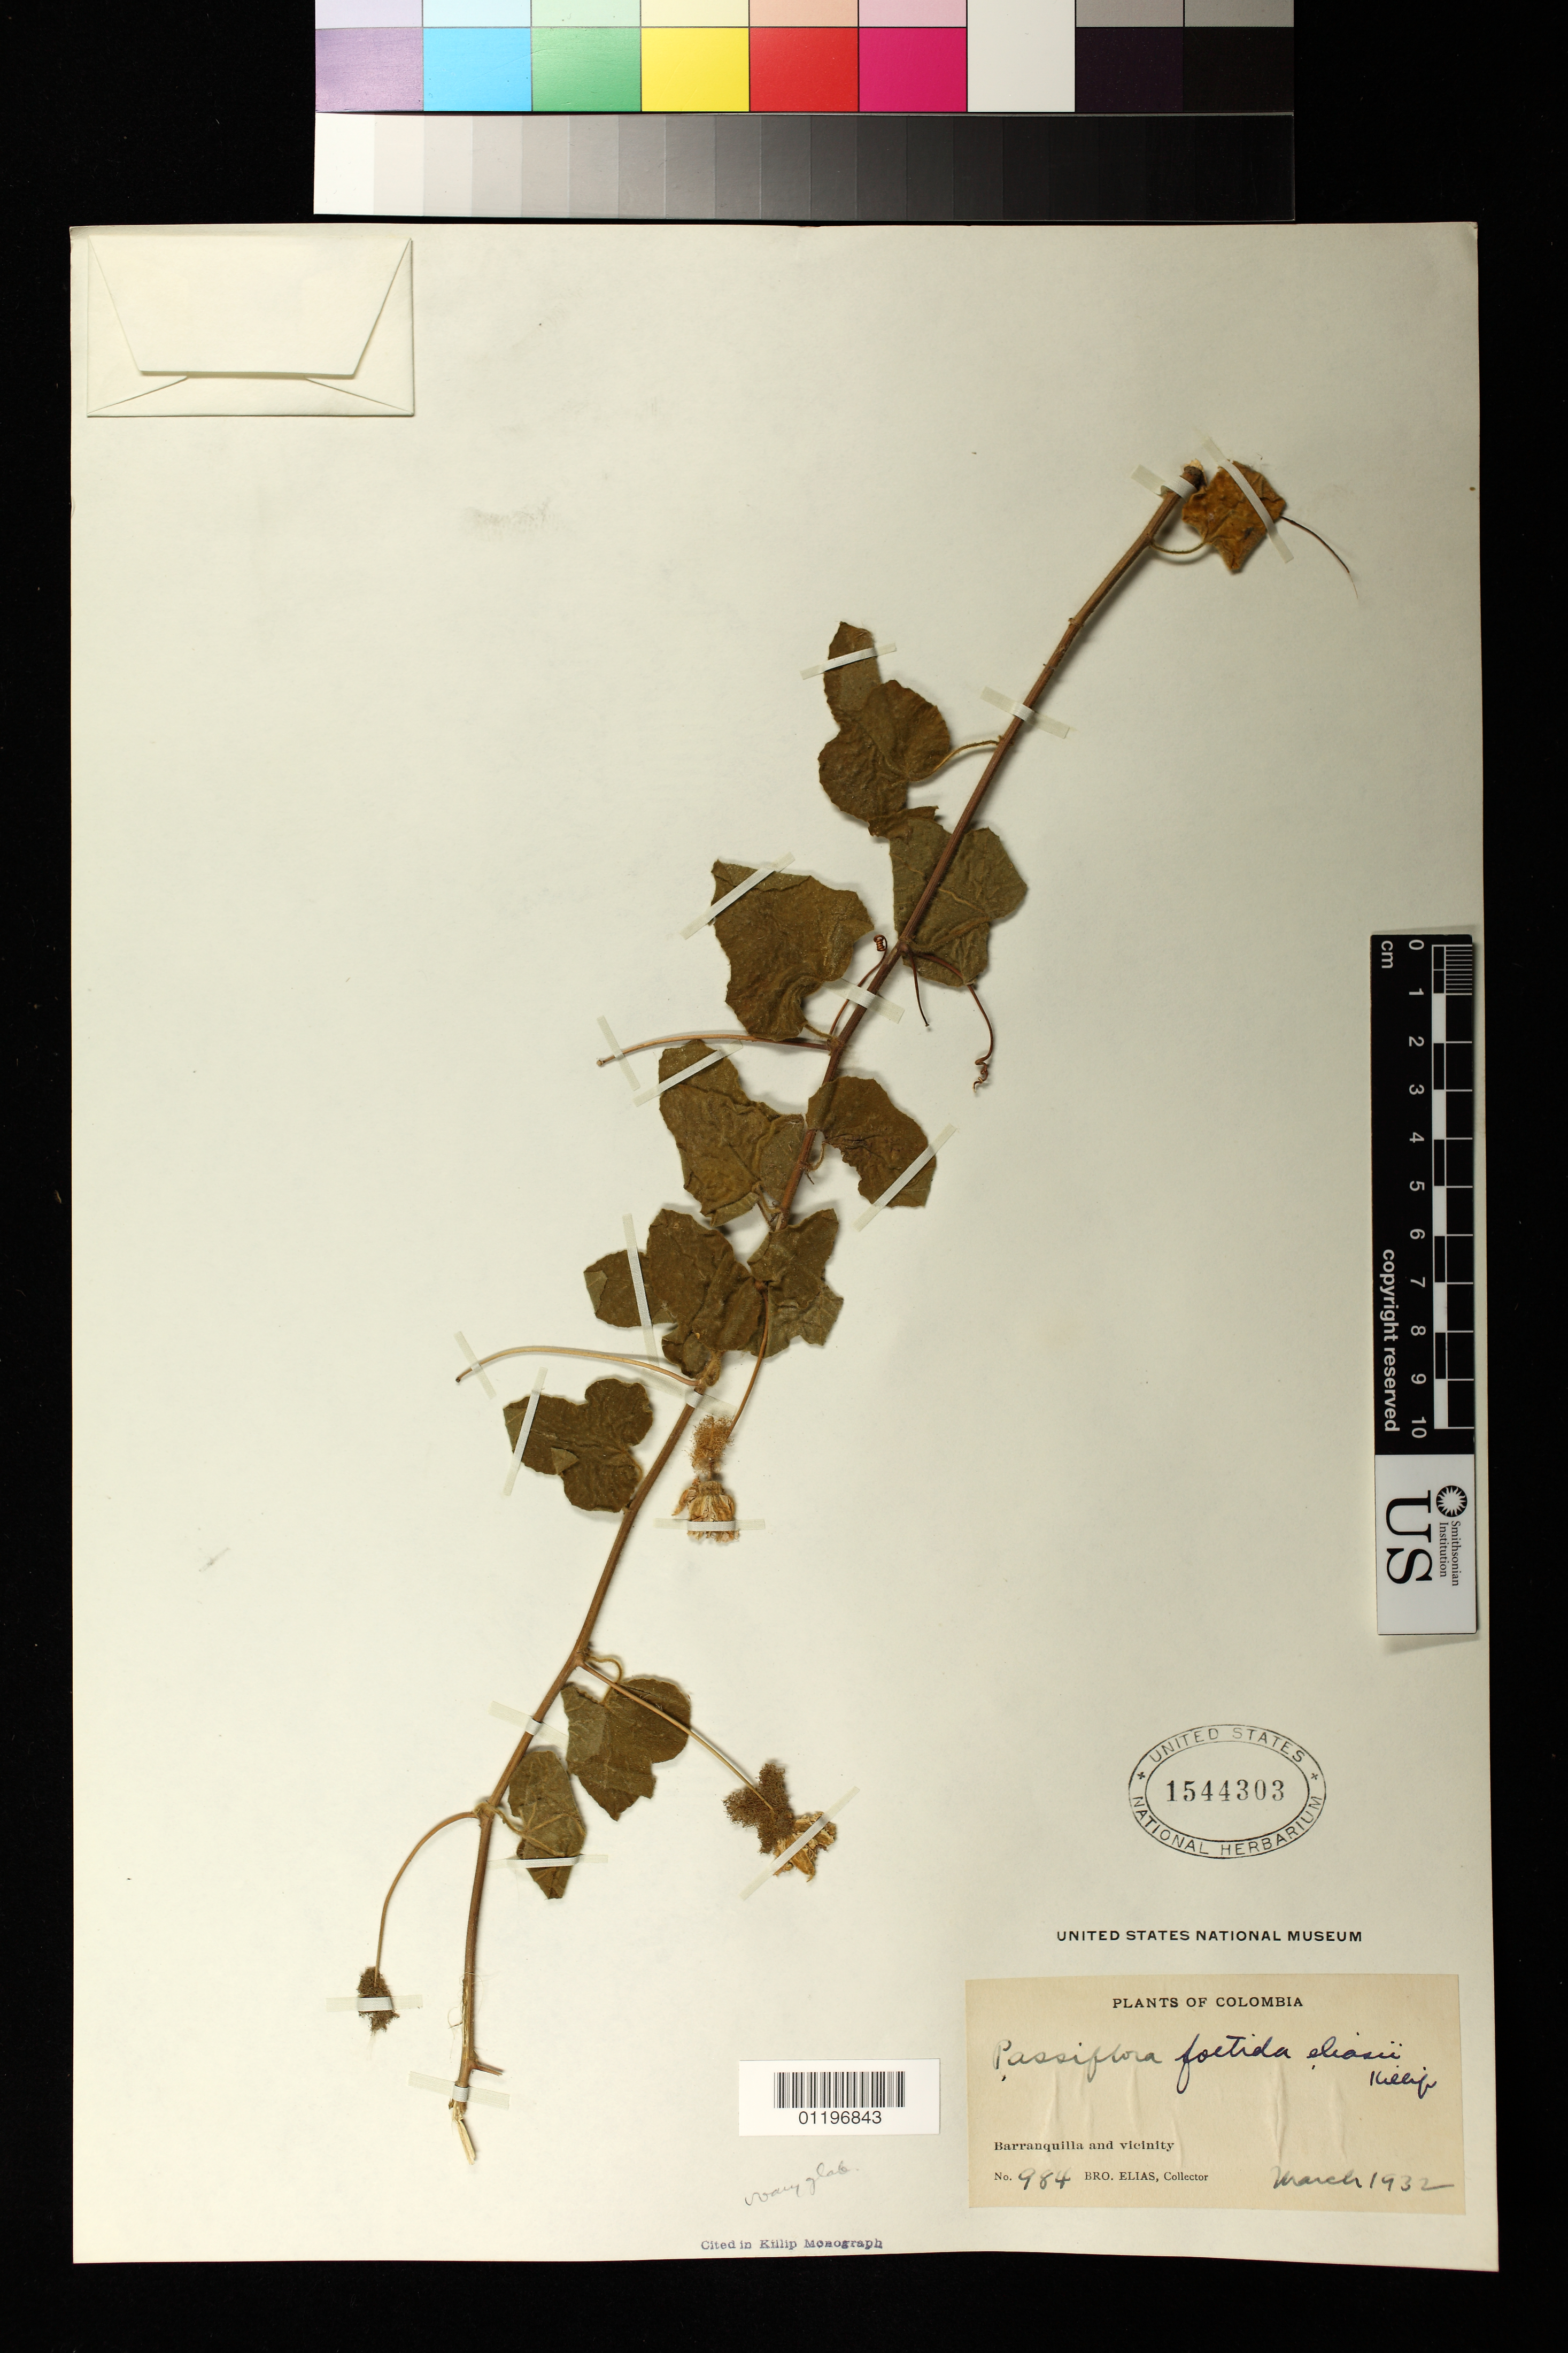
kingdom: Plantae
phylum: Tracheophyta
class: Magnoliopsida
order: Malpighiales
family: Passifloraceae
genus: Passiflora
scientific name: Passiflora foetida var. eliasii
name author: Killip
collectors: Bro. Elias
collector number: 984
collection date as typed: Mar 1932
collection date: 1932-03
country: Colombia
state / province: Atlántico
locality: Barranquilla and vicinity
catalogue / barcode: US 1544303